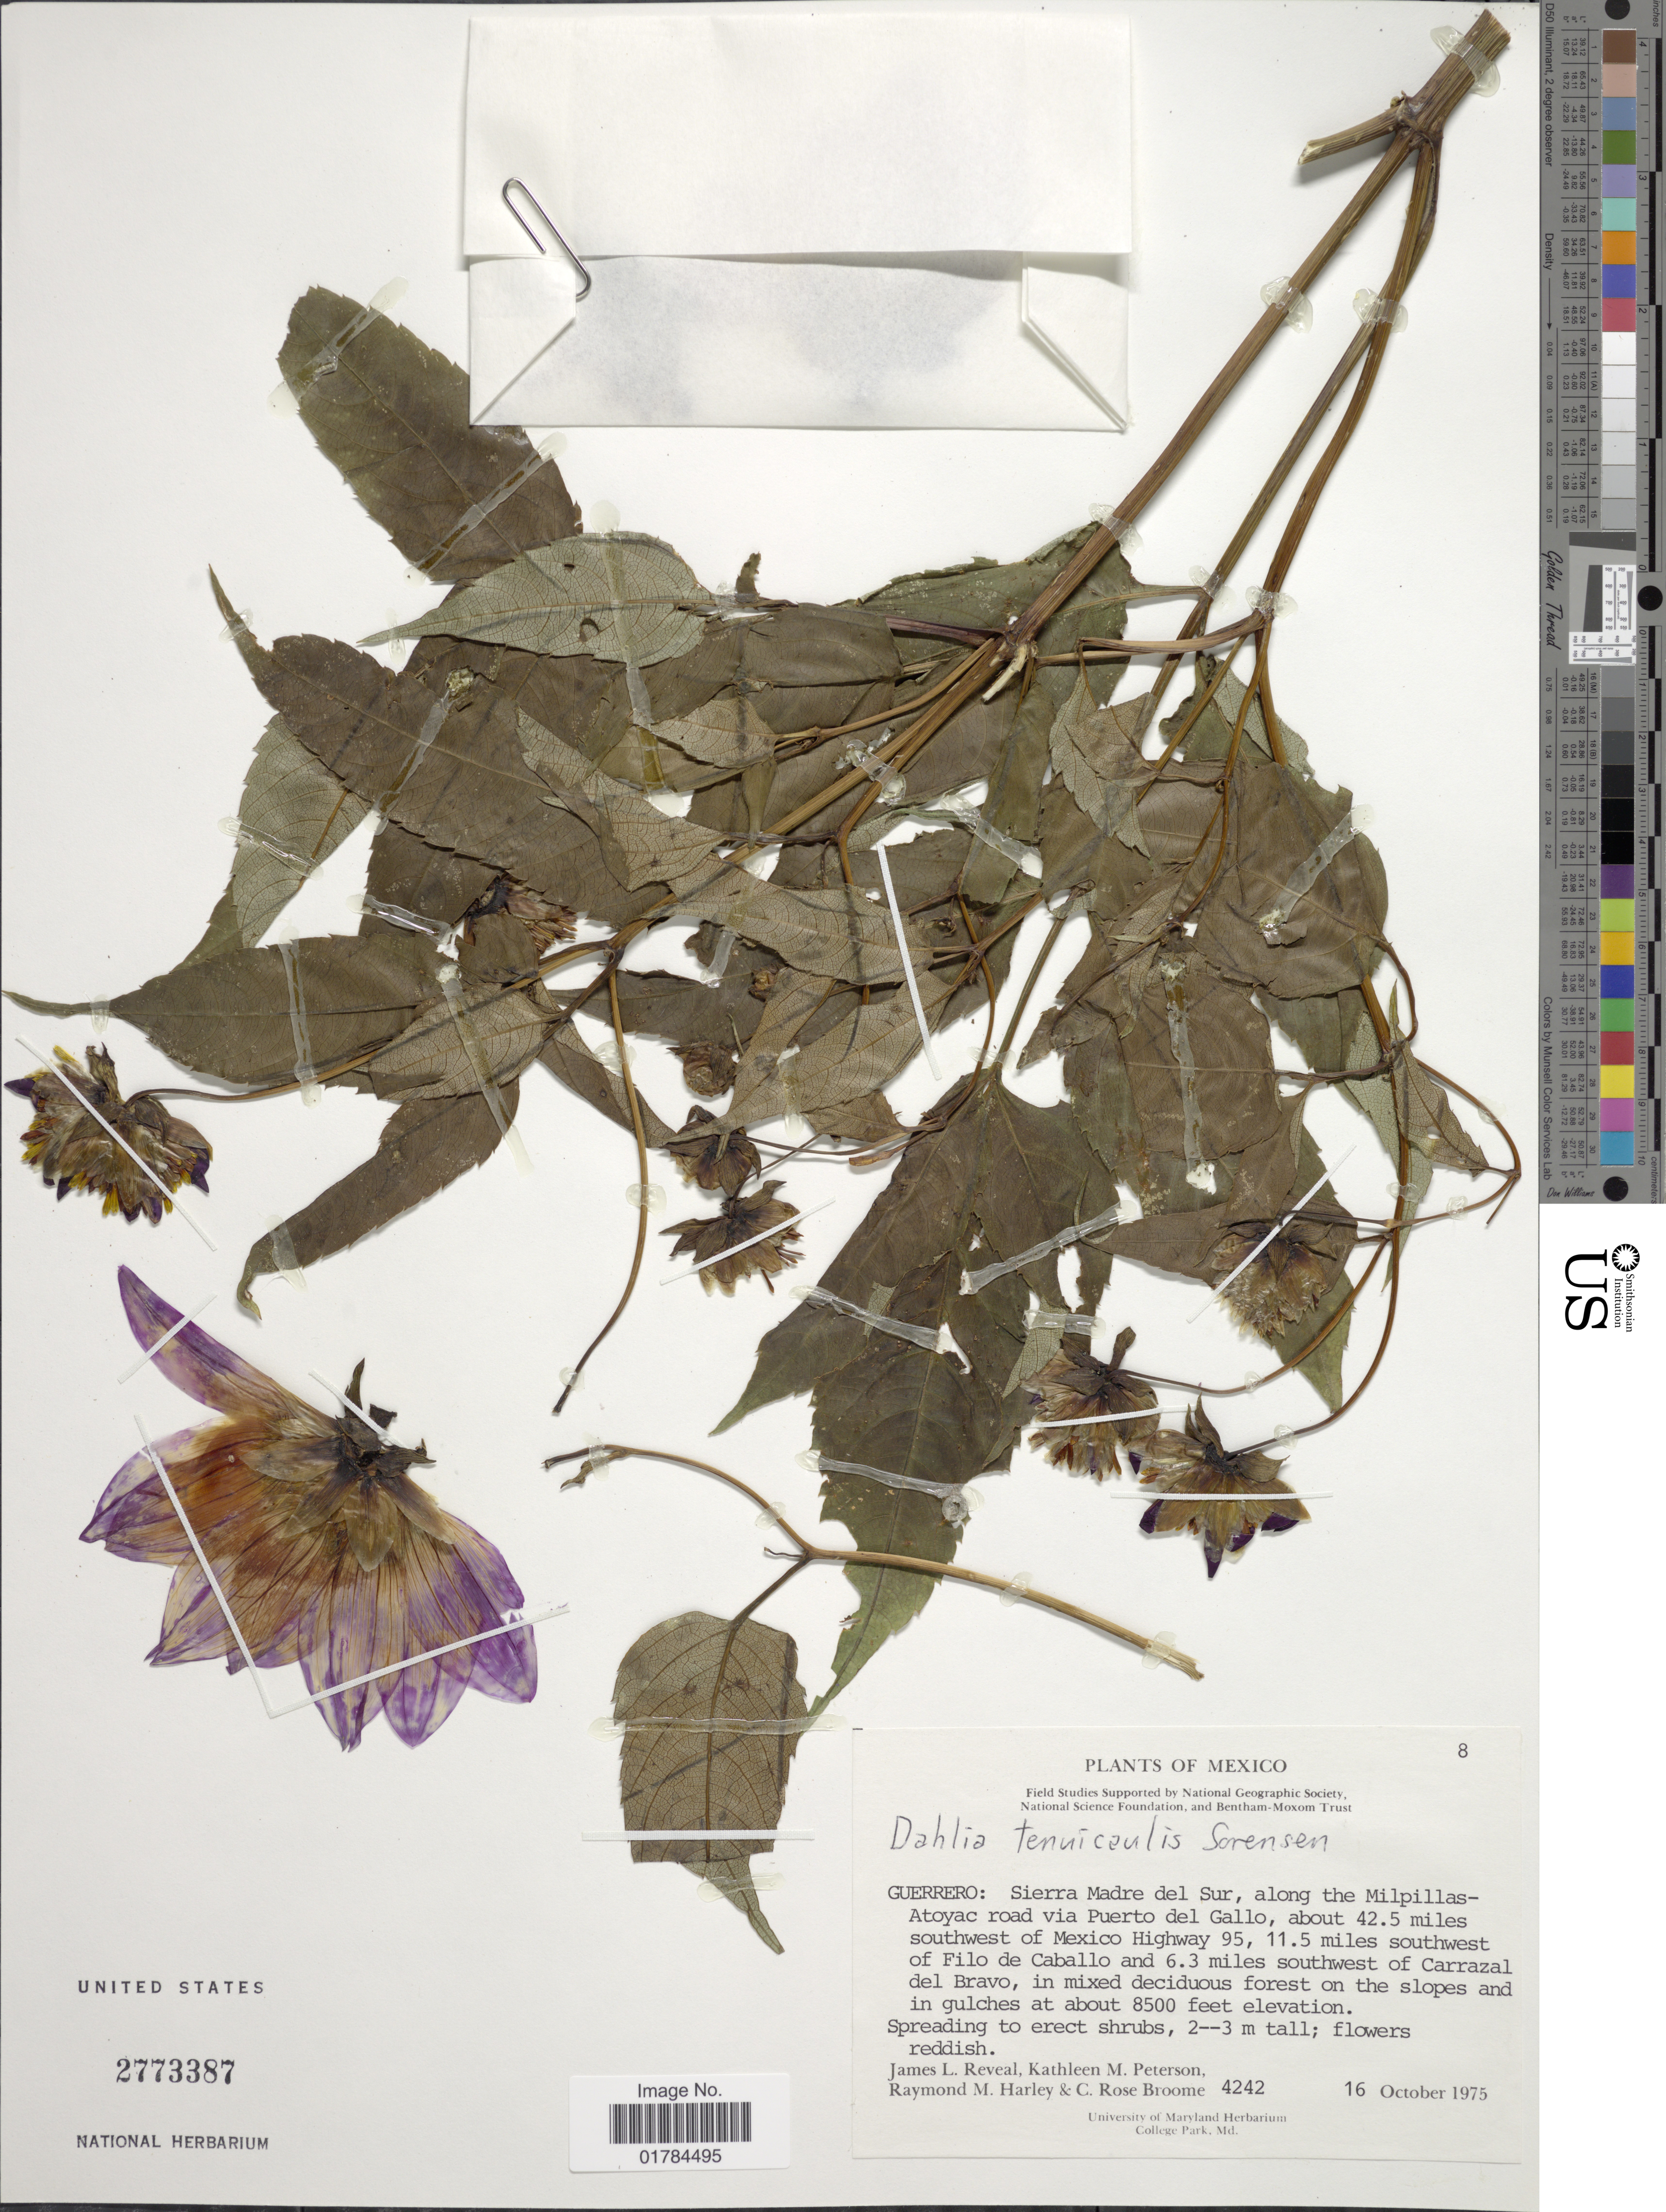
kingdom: Plantae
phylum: Tracheophyta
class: Magnoliopsida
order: Asterales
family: Asteraceae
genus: Dahlia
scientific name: Dahlia tenuicaulis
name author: P.D. Sørensen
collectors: J. L. Reveal, K. Peterson, R. M. Harley & R. Broome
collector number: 4242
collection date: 1975-10-16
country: Mexico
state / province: Guerrero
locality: Sierra Madre del Sur, along the Milpillas-Atoyac road via Puerto del Gallo, about 42.5 miles southwest of Mexico Highway 95, 11.5 miles southwest of Filo de Caballo and 6.3 miles southwest of Carrazal del Bravo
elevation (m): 2591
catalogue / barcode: US 2773387